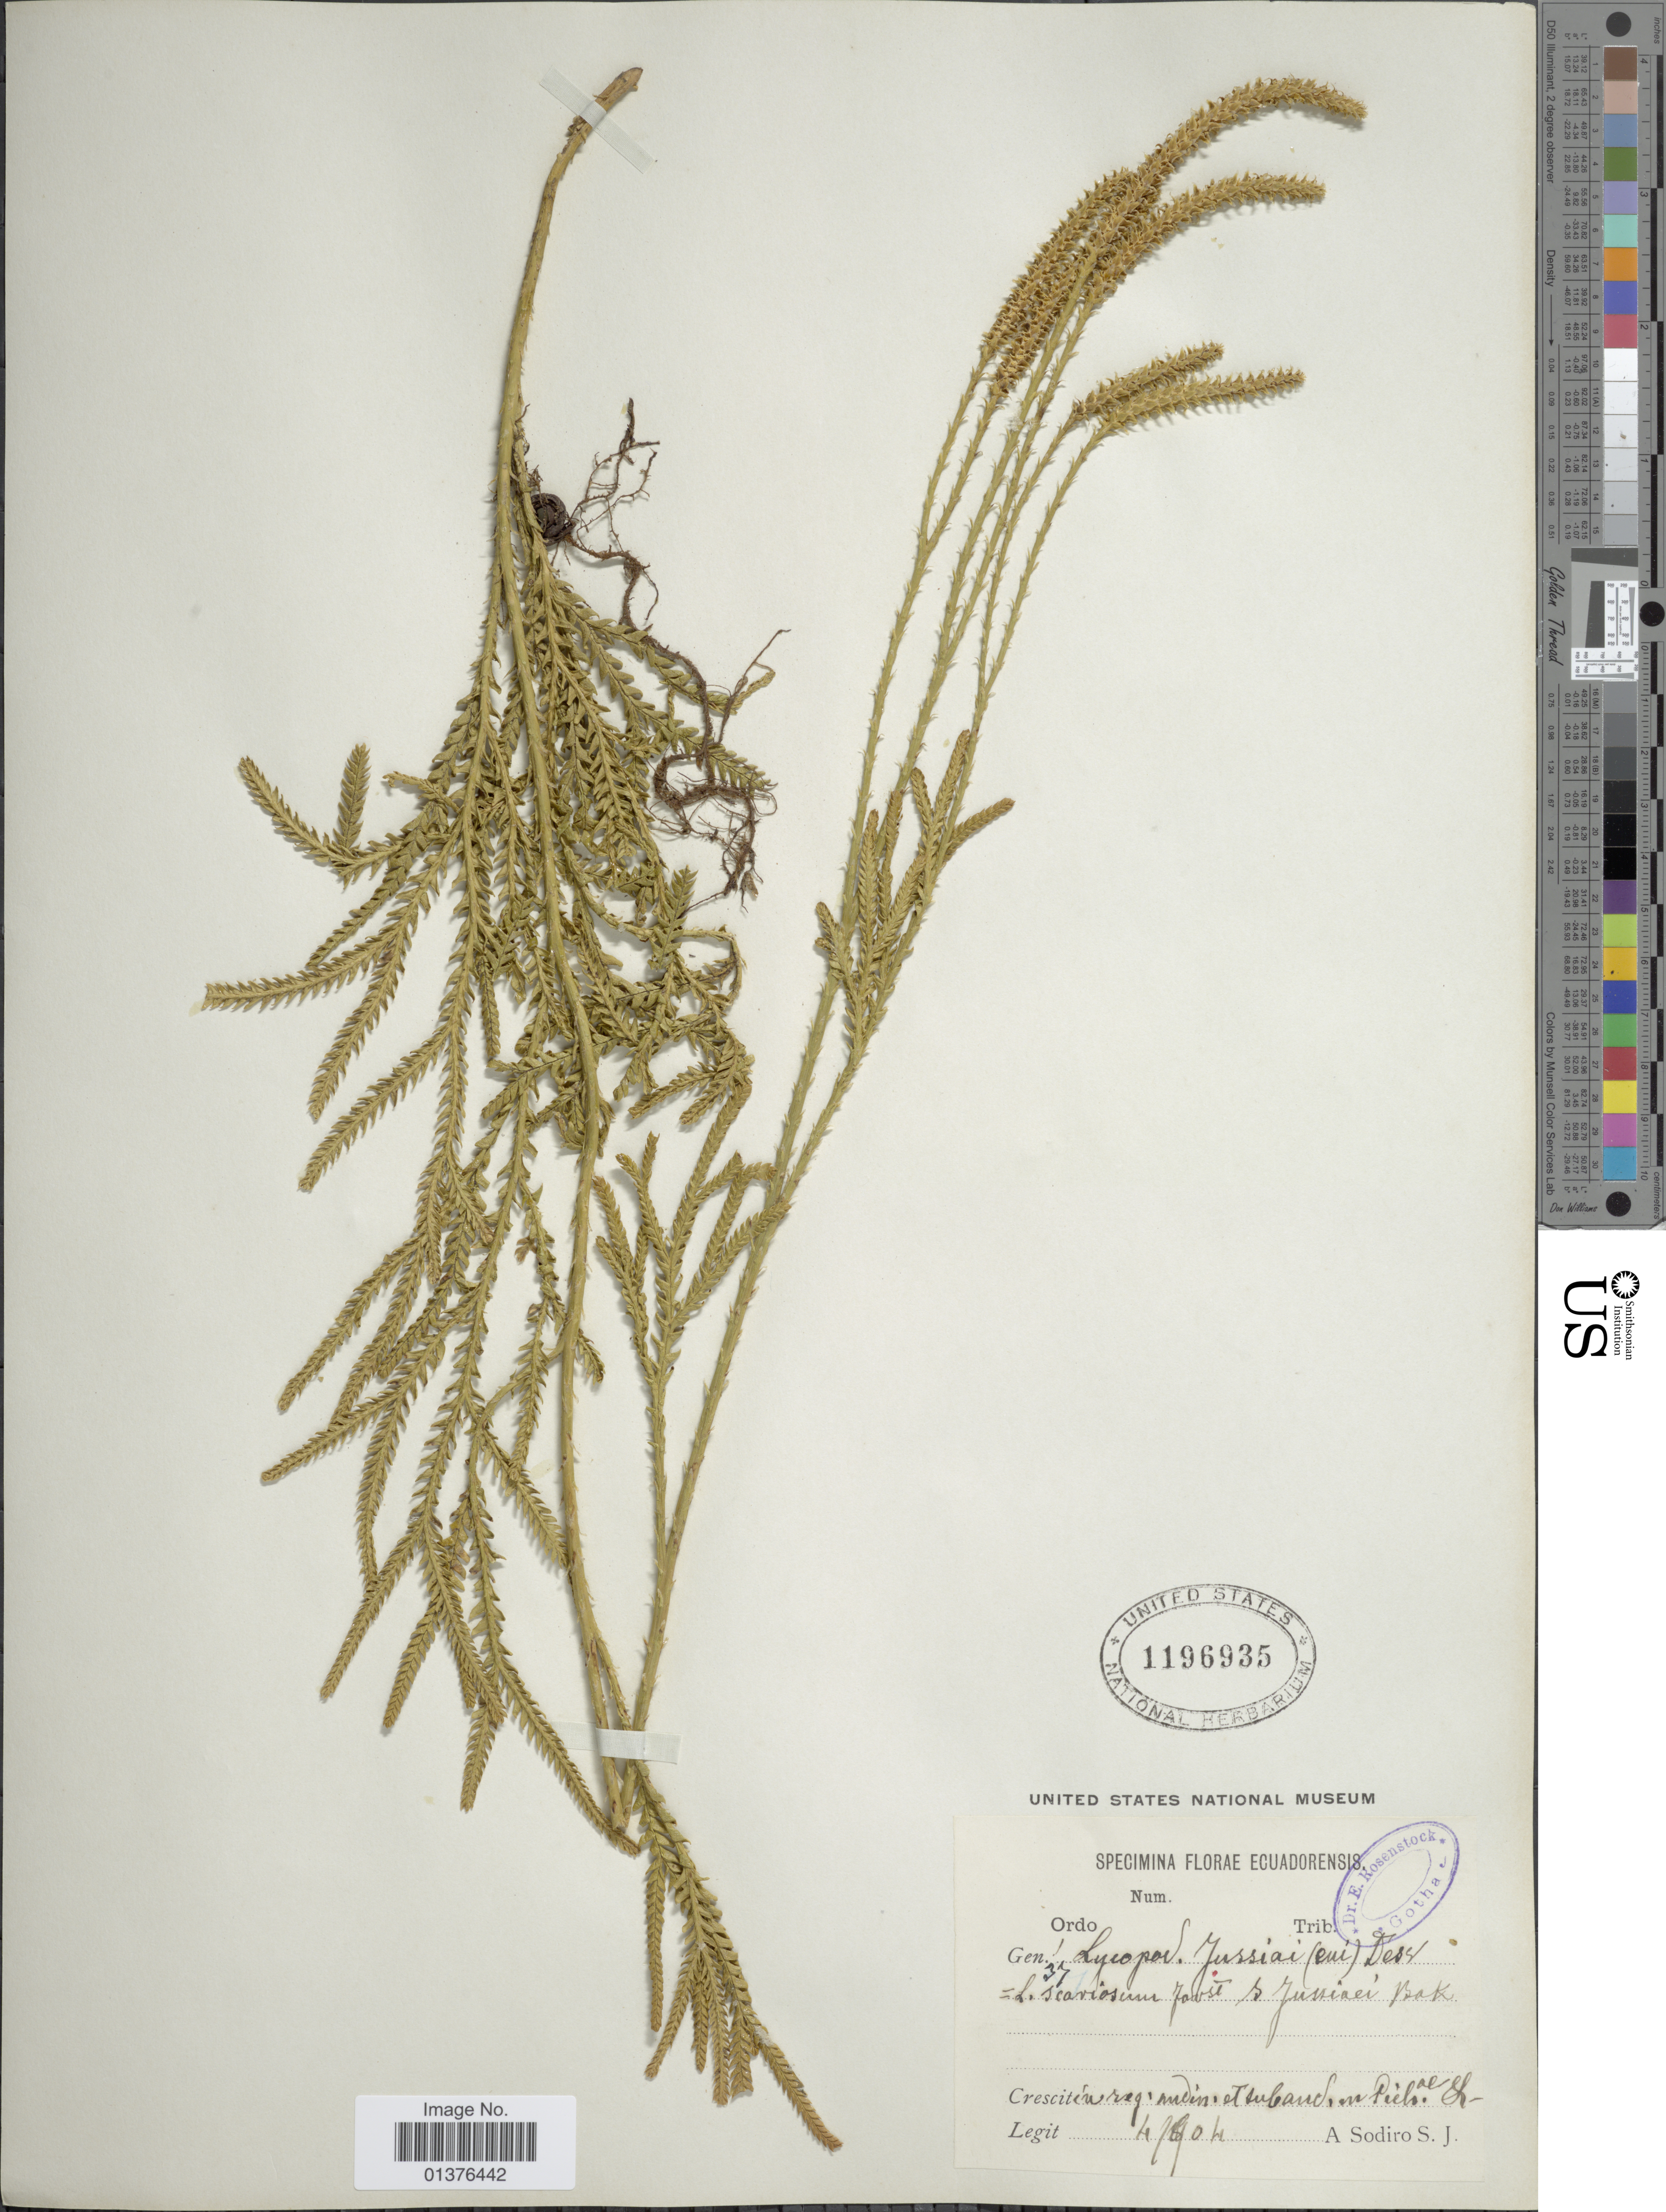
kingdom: Plantae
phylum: Tracheophyta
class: Lycopodiopsida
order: Lycopodiales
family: Lycopodiaceae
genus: Diphasium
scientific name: Diphasium jussiaei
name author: (Desv.) C. Presl ex Rothm.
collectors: A. Sodiro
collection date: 1904-04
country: Ecuador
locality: In silv. suband. occid. m. Pich.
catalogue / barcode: US 1196935